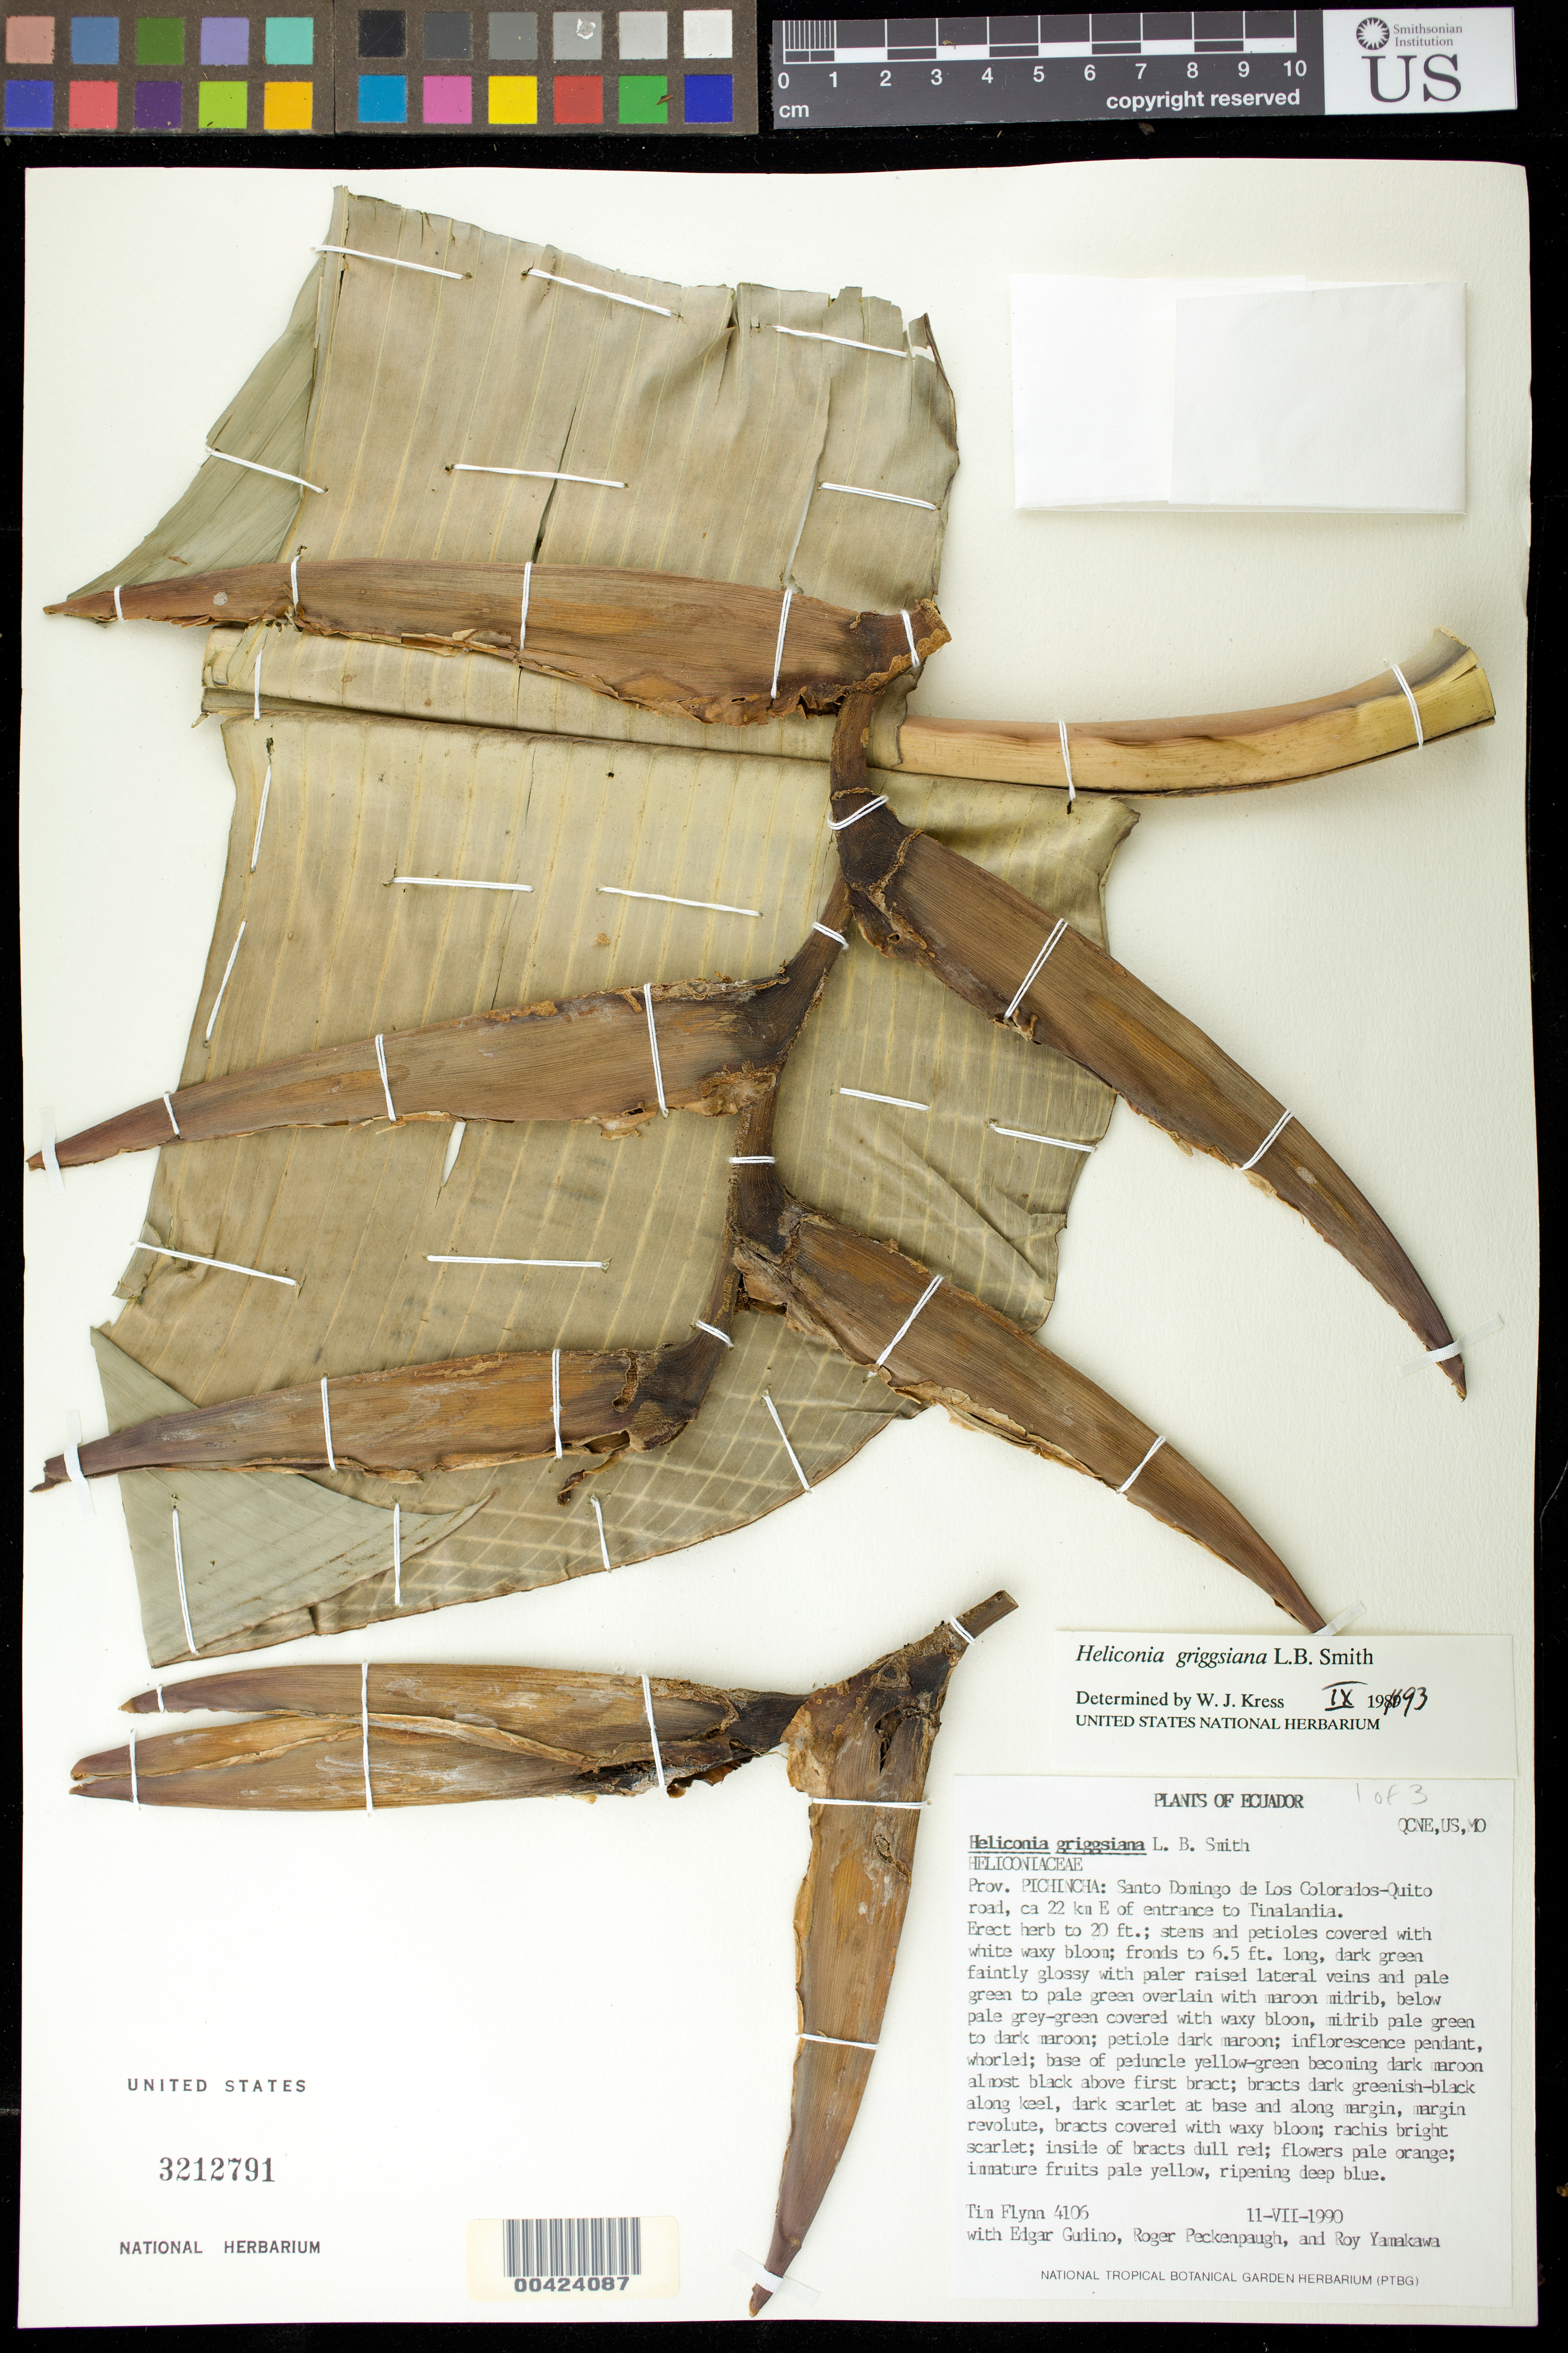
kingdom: Plantae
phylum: Tracheophyta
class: Liliopsida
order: Zingiberales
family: Heliconiaceae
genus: Heliconia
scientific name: Heliconia griggsiana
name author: L.B. Sm.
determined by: Kress, W. J., (US), Smithsonian Institution - National Museum of Natural History (UNITED STATES)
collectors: T. W. Flynn, E. Gudiño, R. Peckinpaugh & R. Yamakawa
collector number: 4106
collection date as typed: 11 Jul 1990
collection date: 1990-07-11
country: Ecuador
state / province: Pichincha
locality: Sal Miguel de los Bancos - quito rd; ca. 22 km E of Entrance to tinlandia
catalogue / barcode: US 3212791